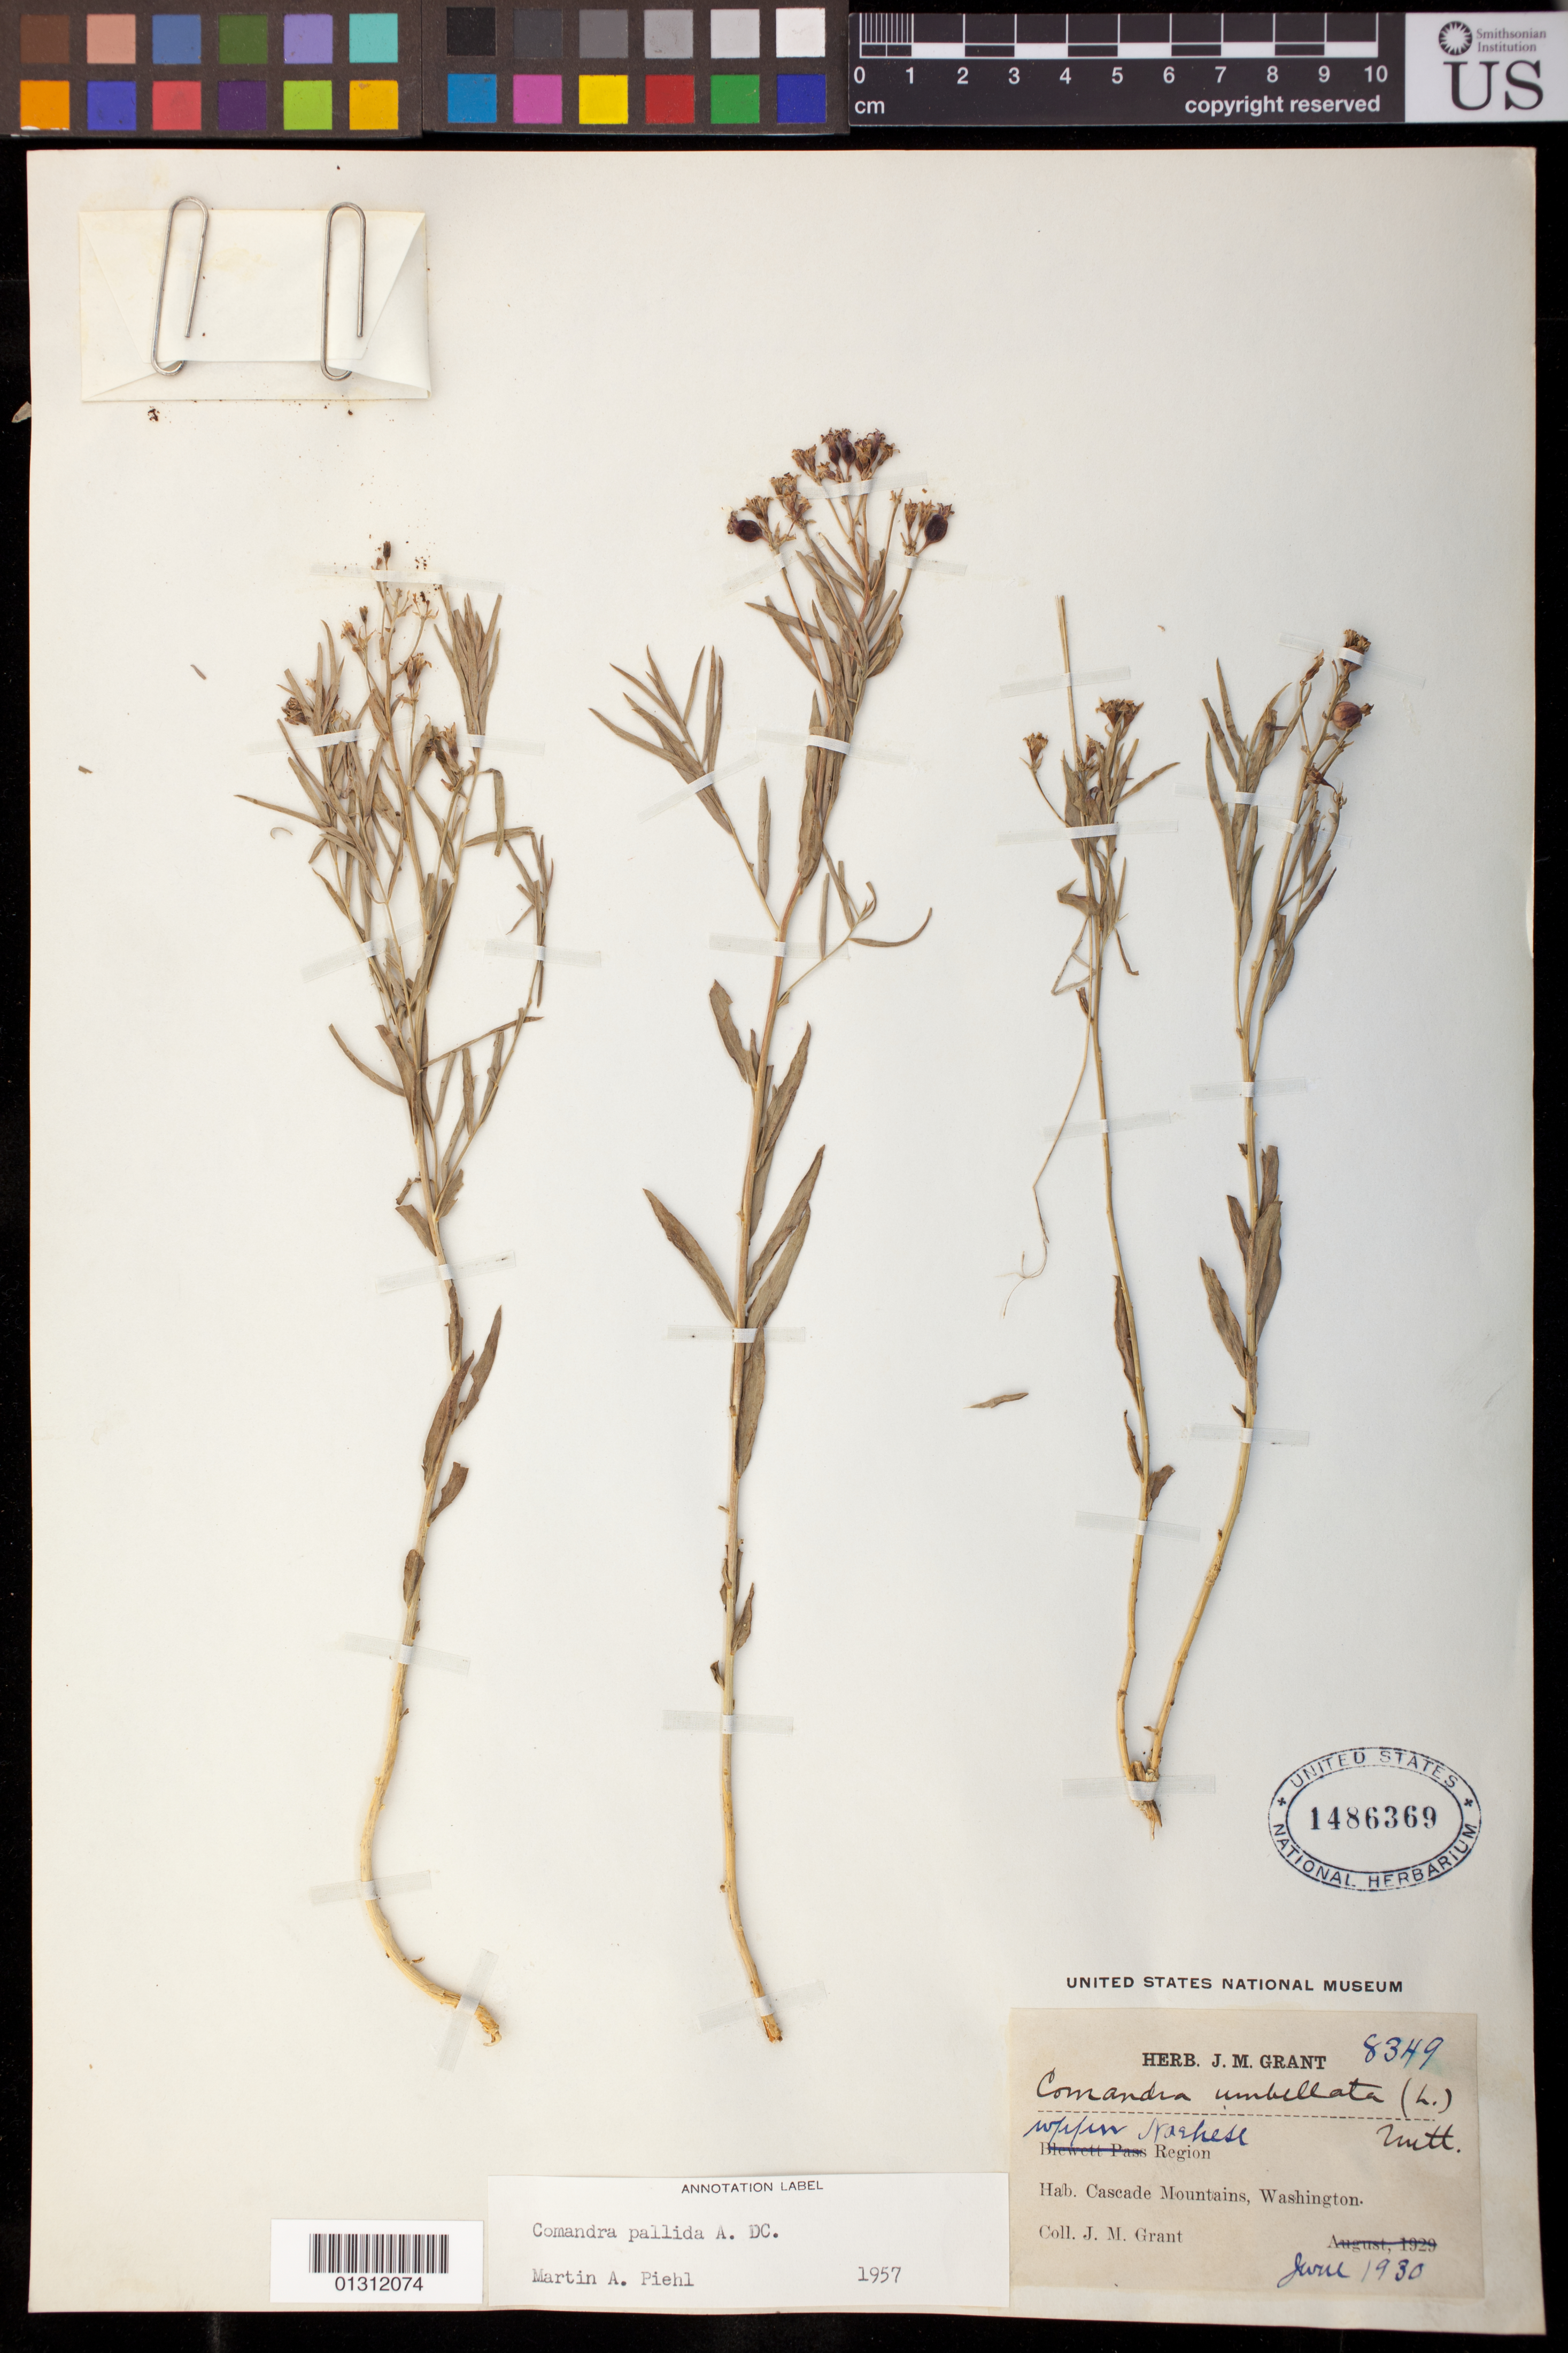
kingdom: Plantae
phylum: Tracheophyta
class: Magnoliopsida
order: Santalales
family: Comandraceae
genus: Comandra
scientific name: Comandra pallida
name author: A. DC.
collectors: J. M. Grant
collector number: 8349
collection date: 1930-06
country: United States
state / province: Washington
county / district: Pierce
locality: Upper Narhese Region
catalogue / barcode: US 1486369